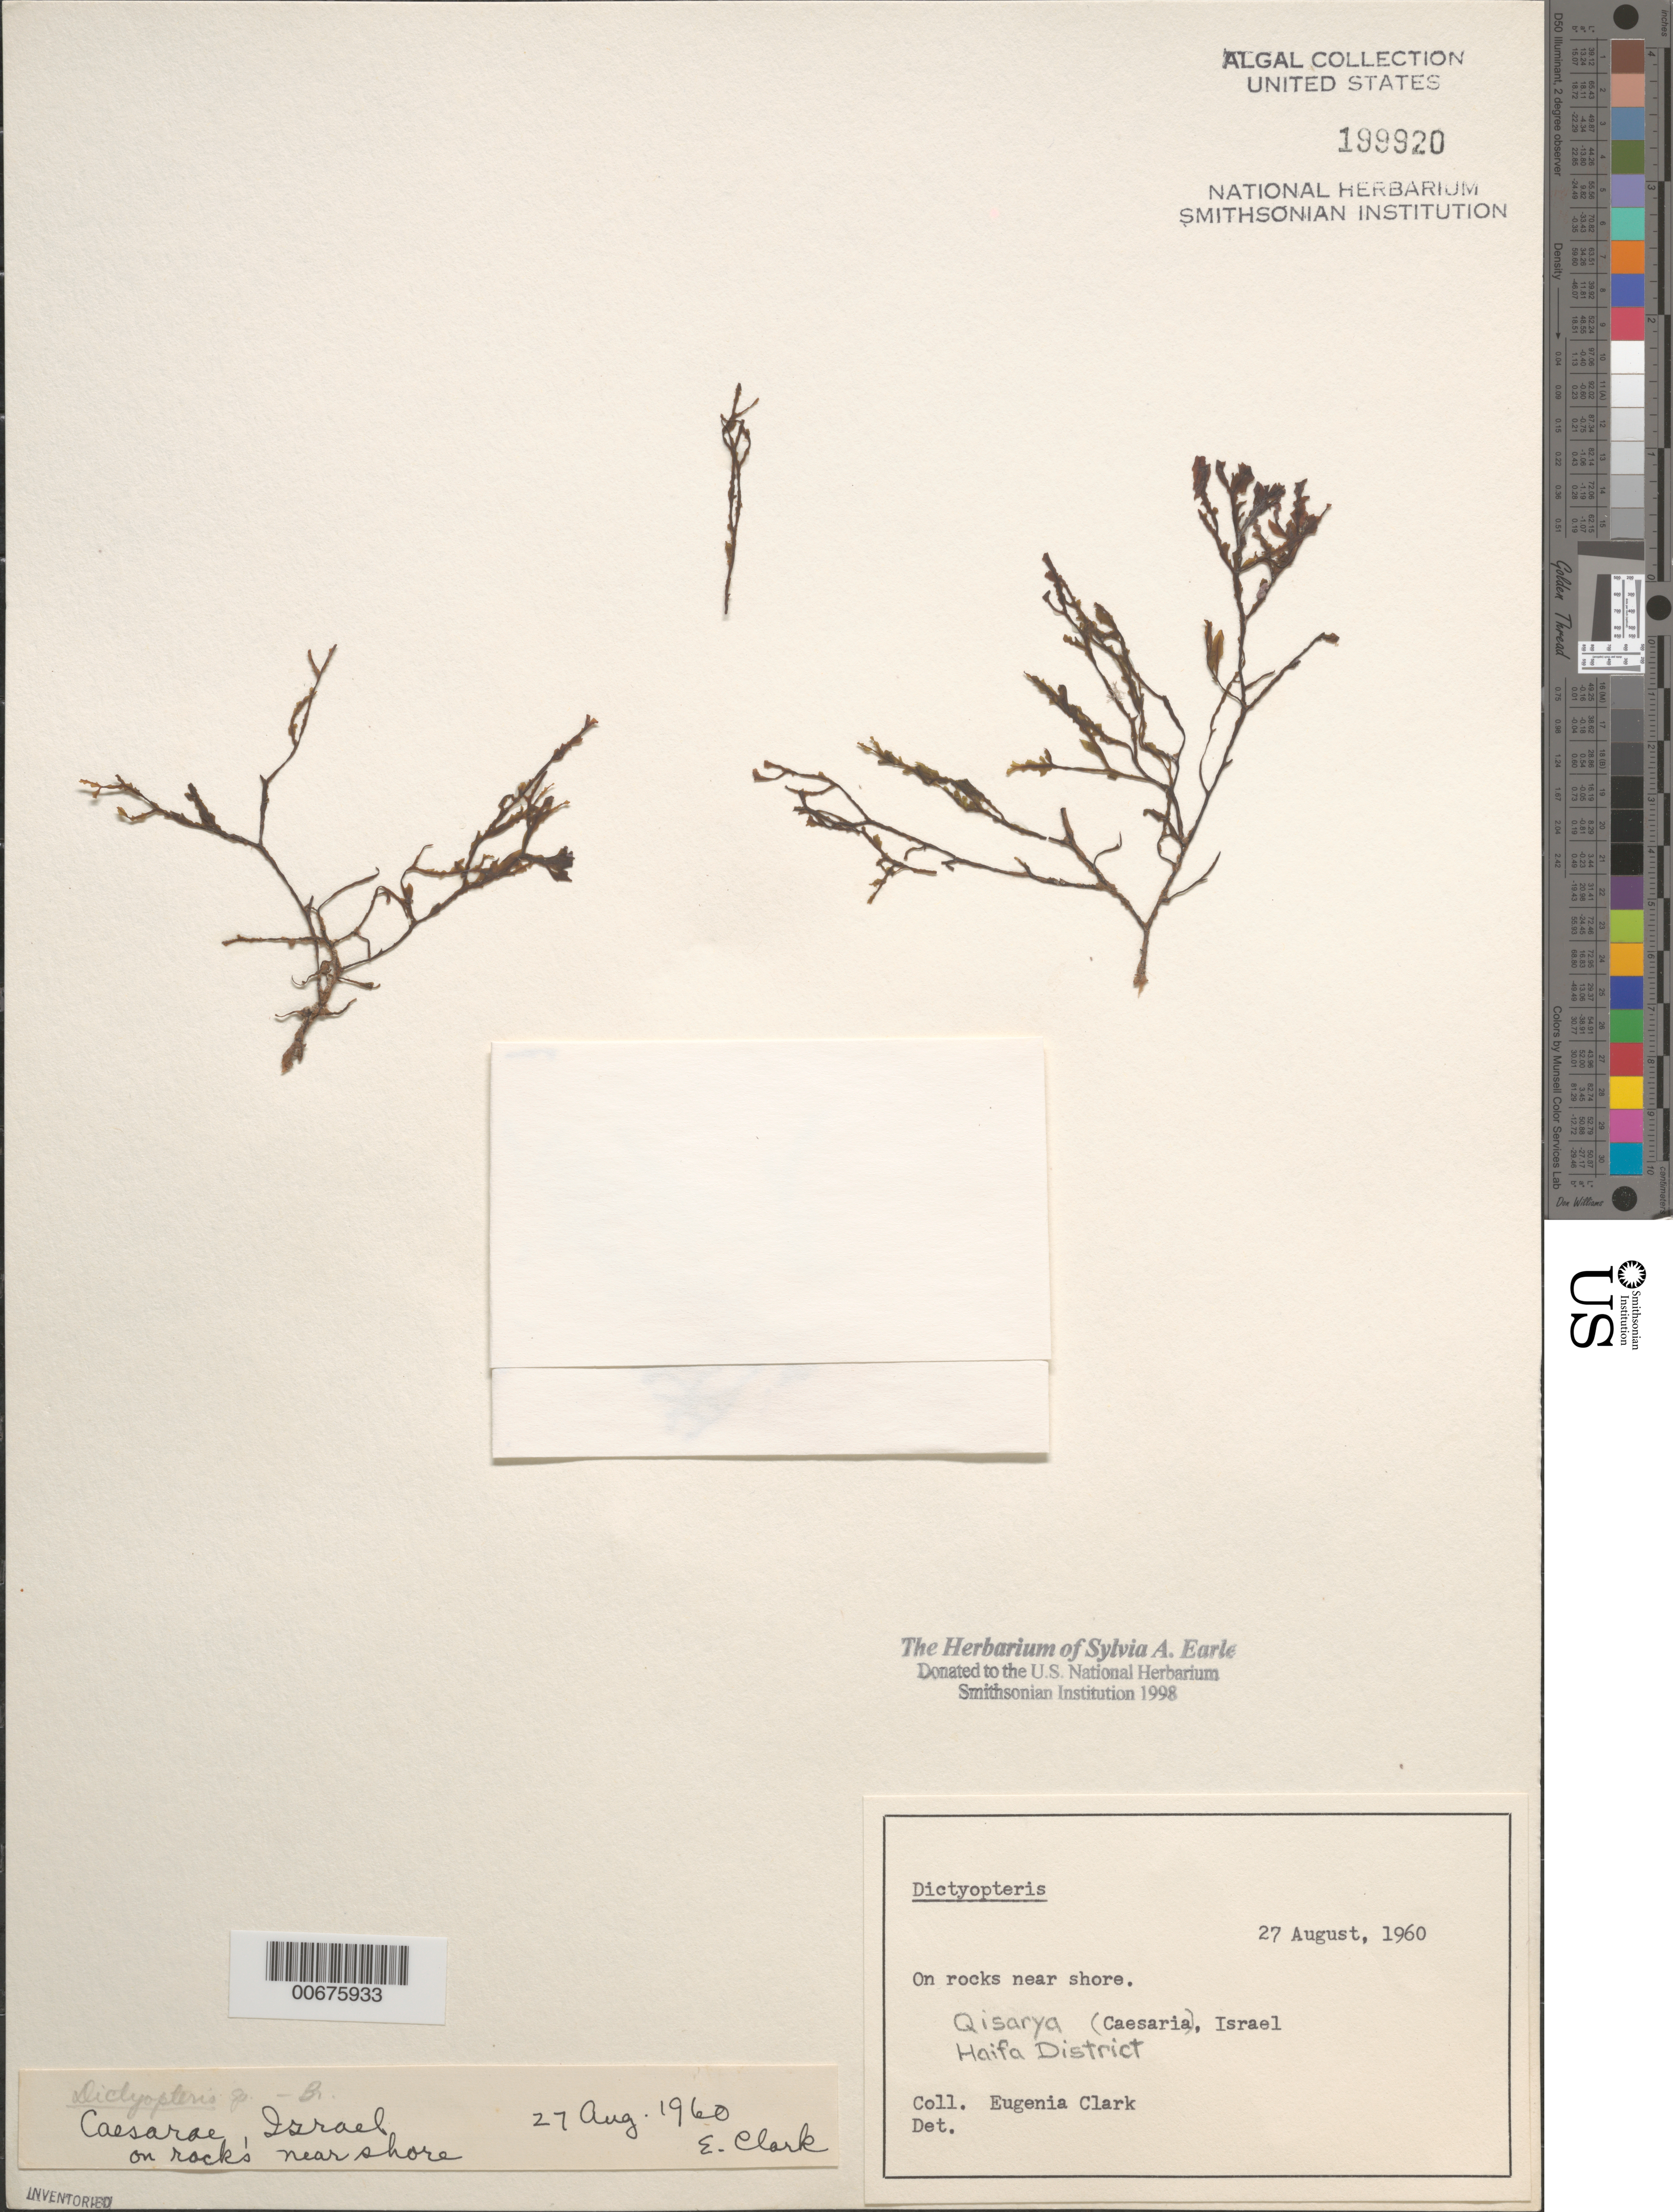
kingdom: Chromista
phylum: Ochrophyta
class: Phaeophyceae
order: Dictyotales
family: Dictyotaceae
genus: Dictyopteris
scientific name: Dictyopteris sp.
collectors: E. Clark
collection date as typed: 27 Aug 1960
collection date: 1960-08-27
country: Israel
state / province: Haifa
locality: Qisarya (Caesarea)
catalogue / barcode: US 199920